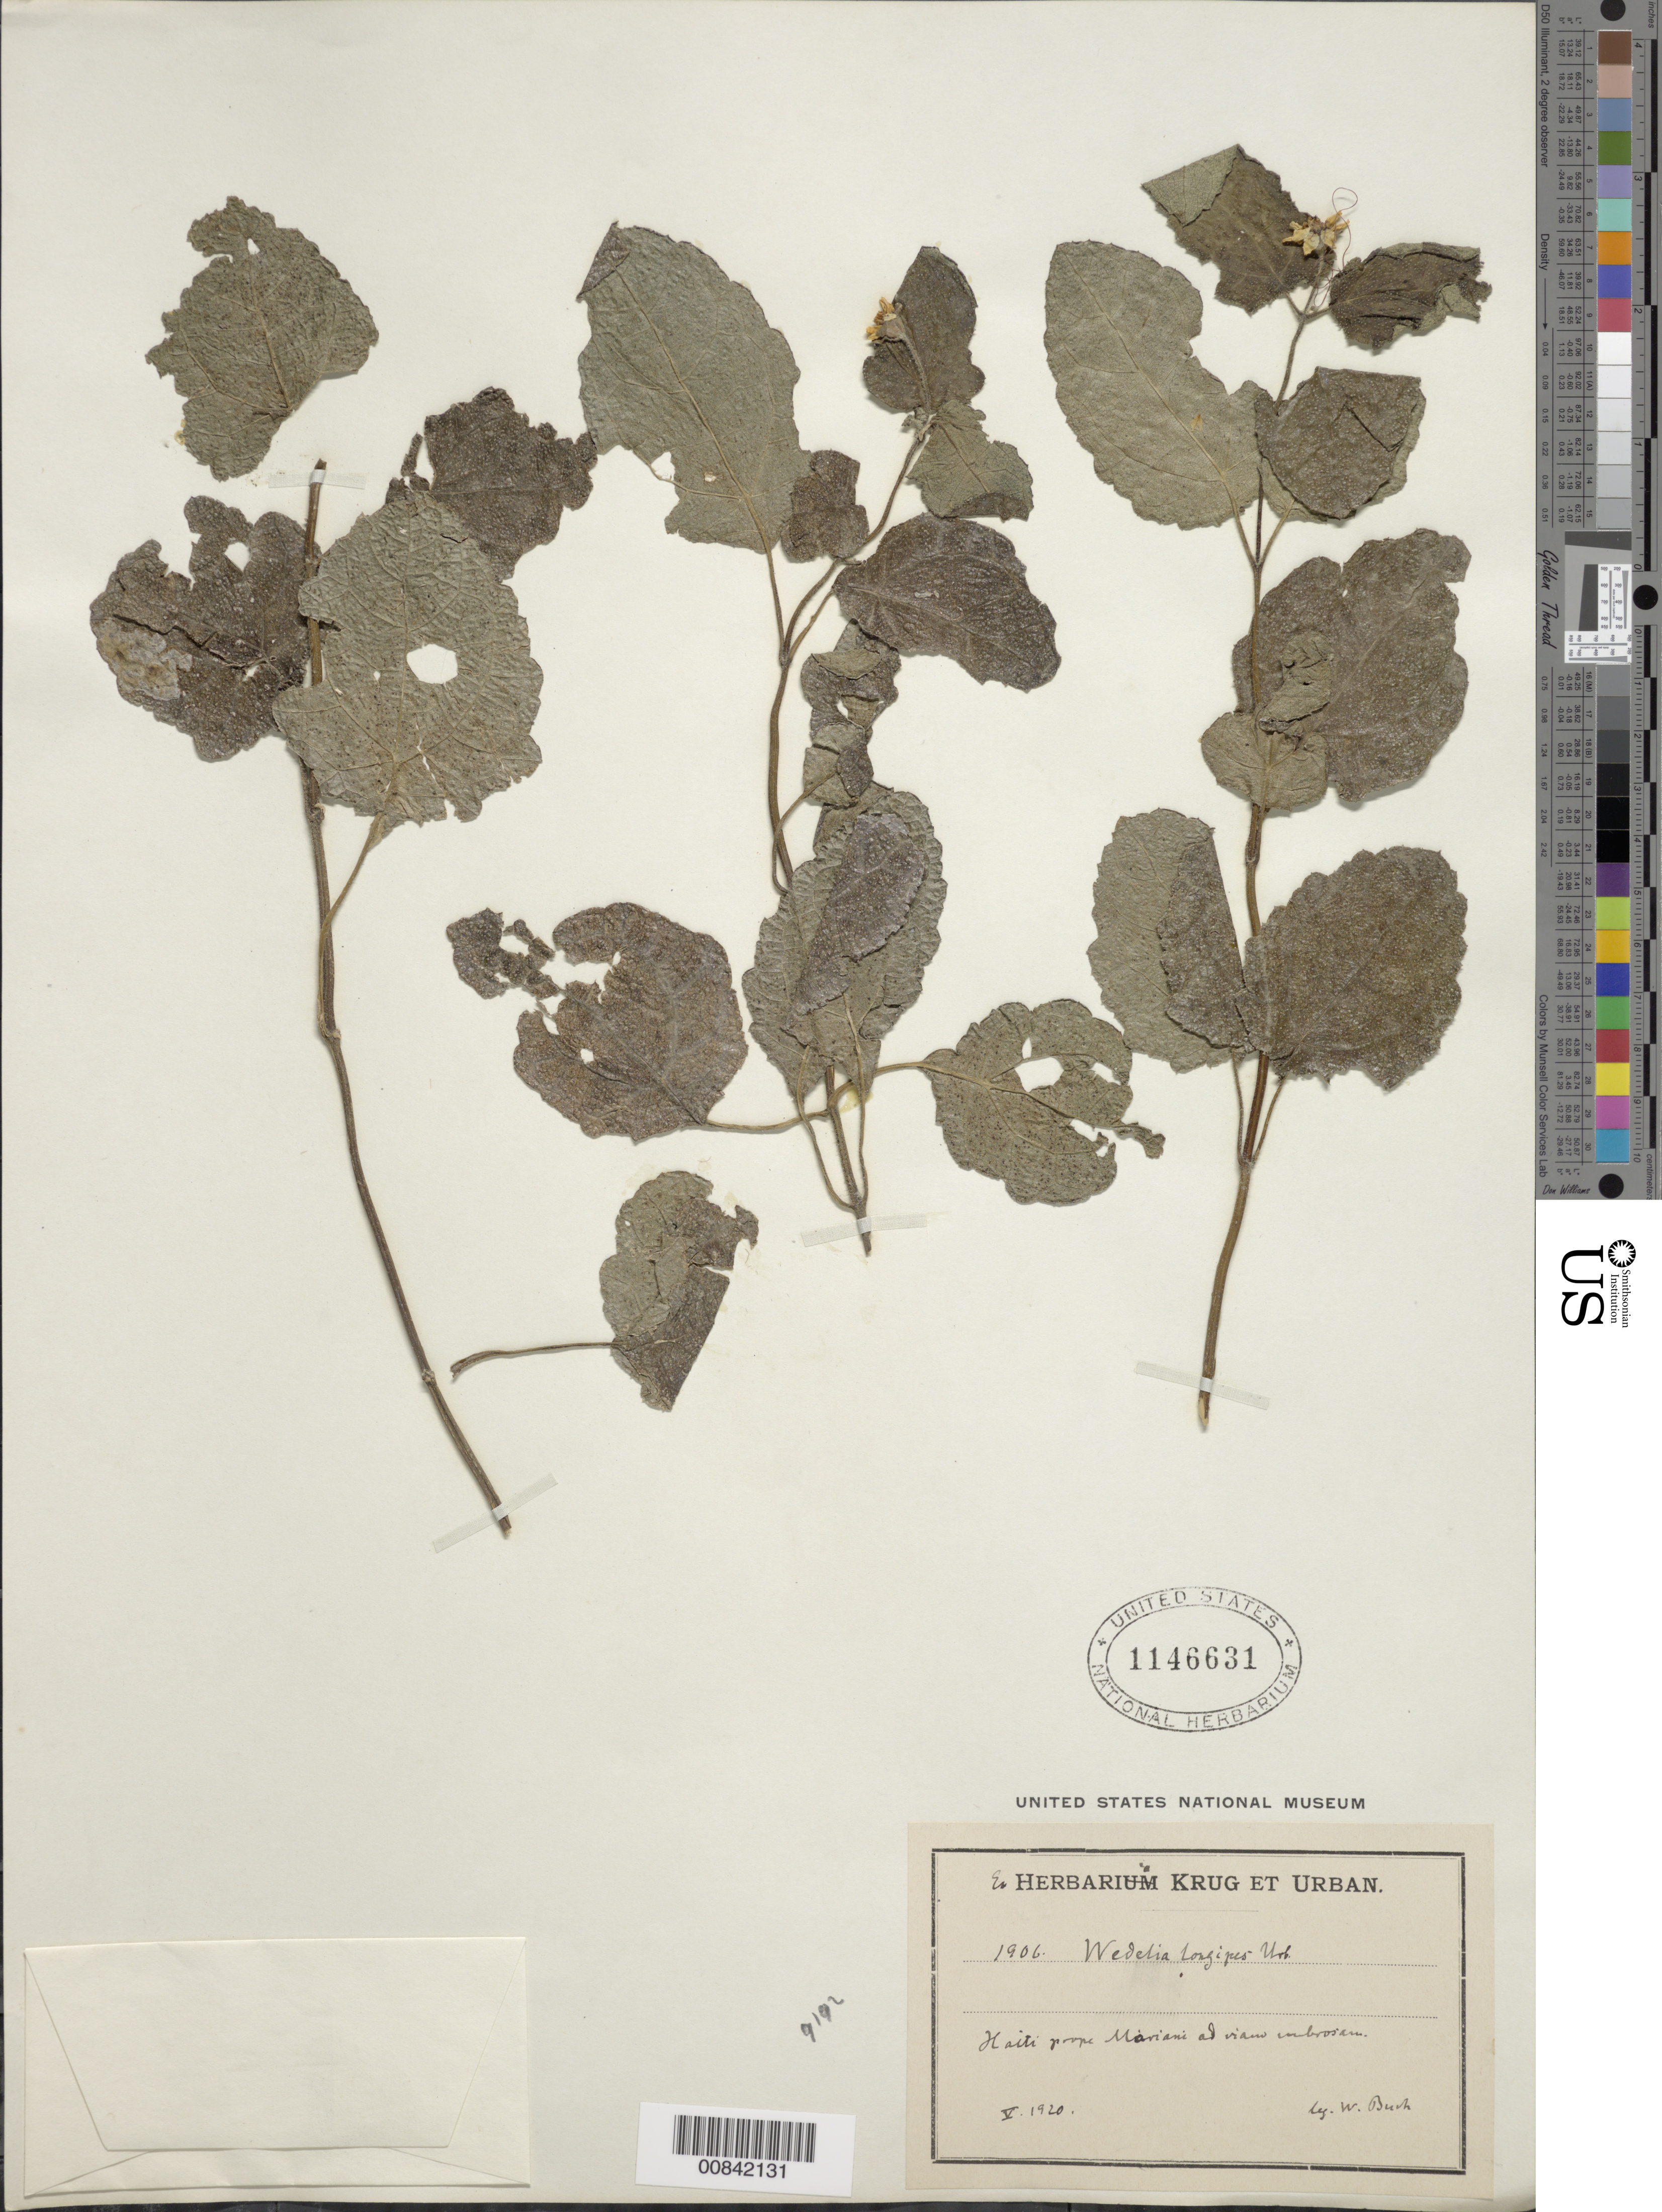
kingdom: Plantae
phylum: Tracheophyta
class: Magnoliopsida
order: Asterales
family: Asteraceae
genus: Wedelia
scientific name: Wedelia longipes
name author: Urb.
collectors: W. Bush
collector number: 1906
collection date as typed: May 1920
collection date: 1920-05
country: Haiti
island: Hispaniola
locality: Mariani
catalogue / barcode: US 1146631